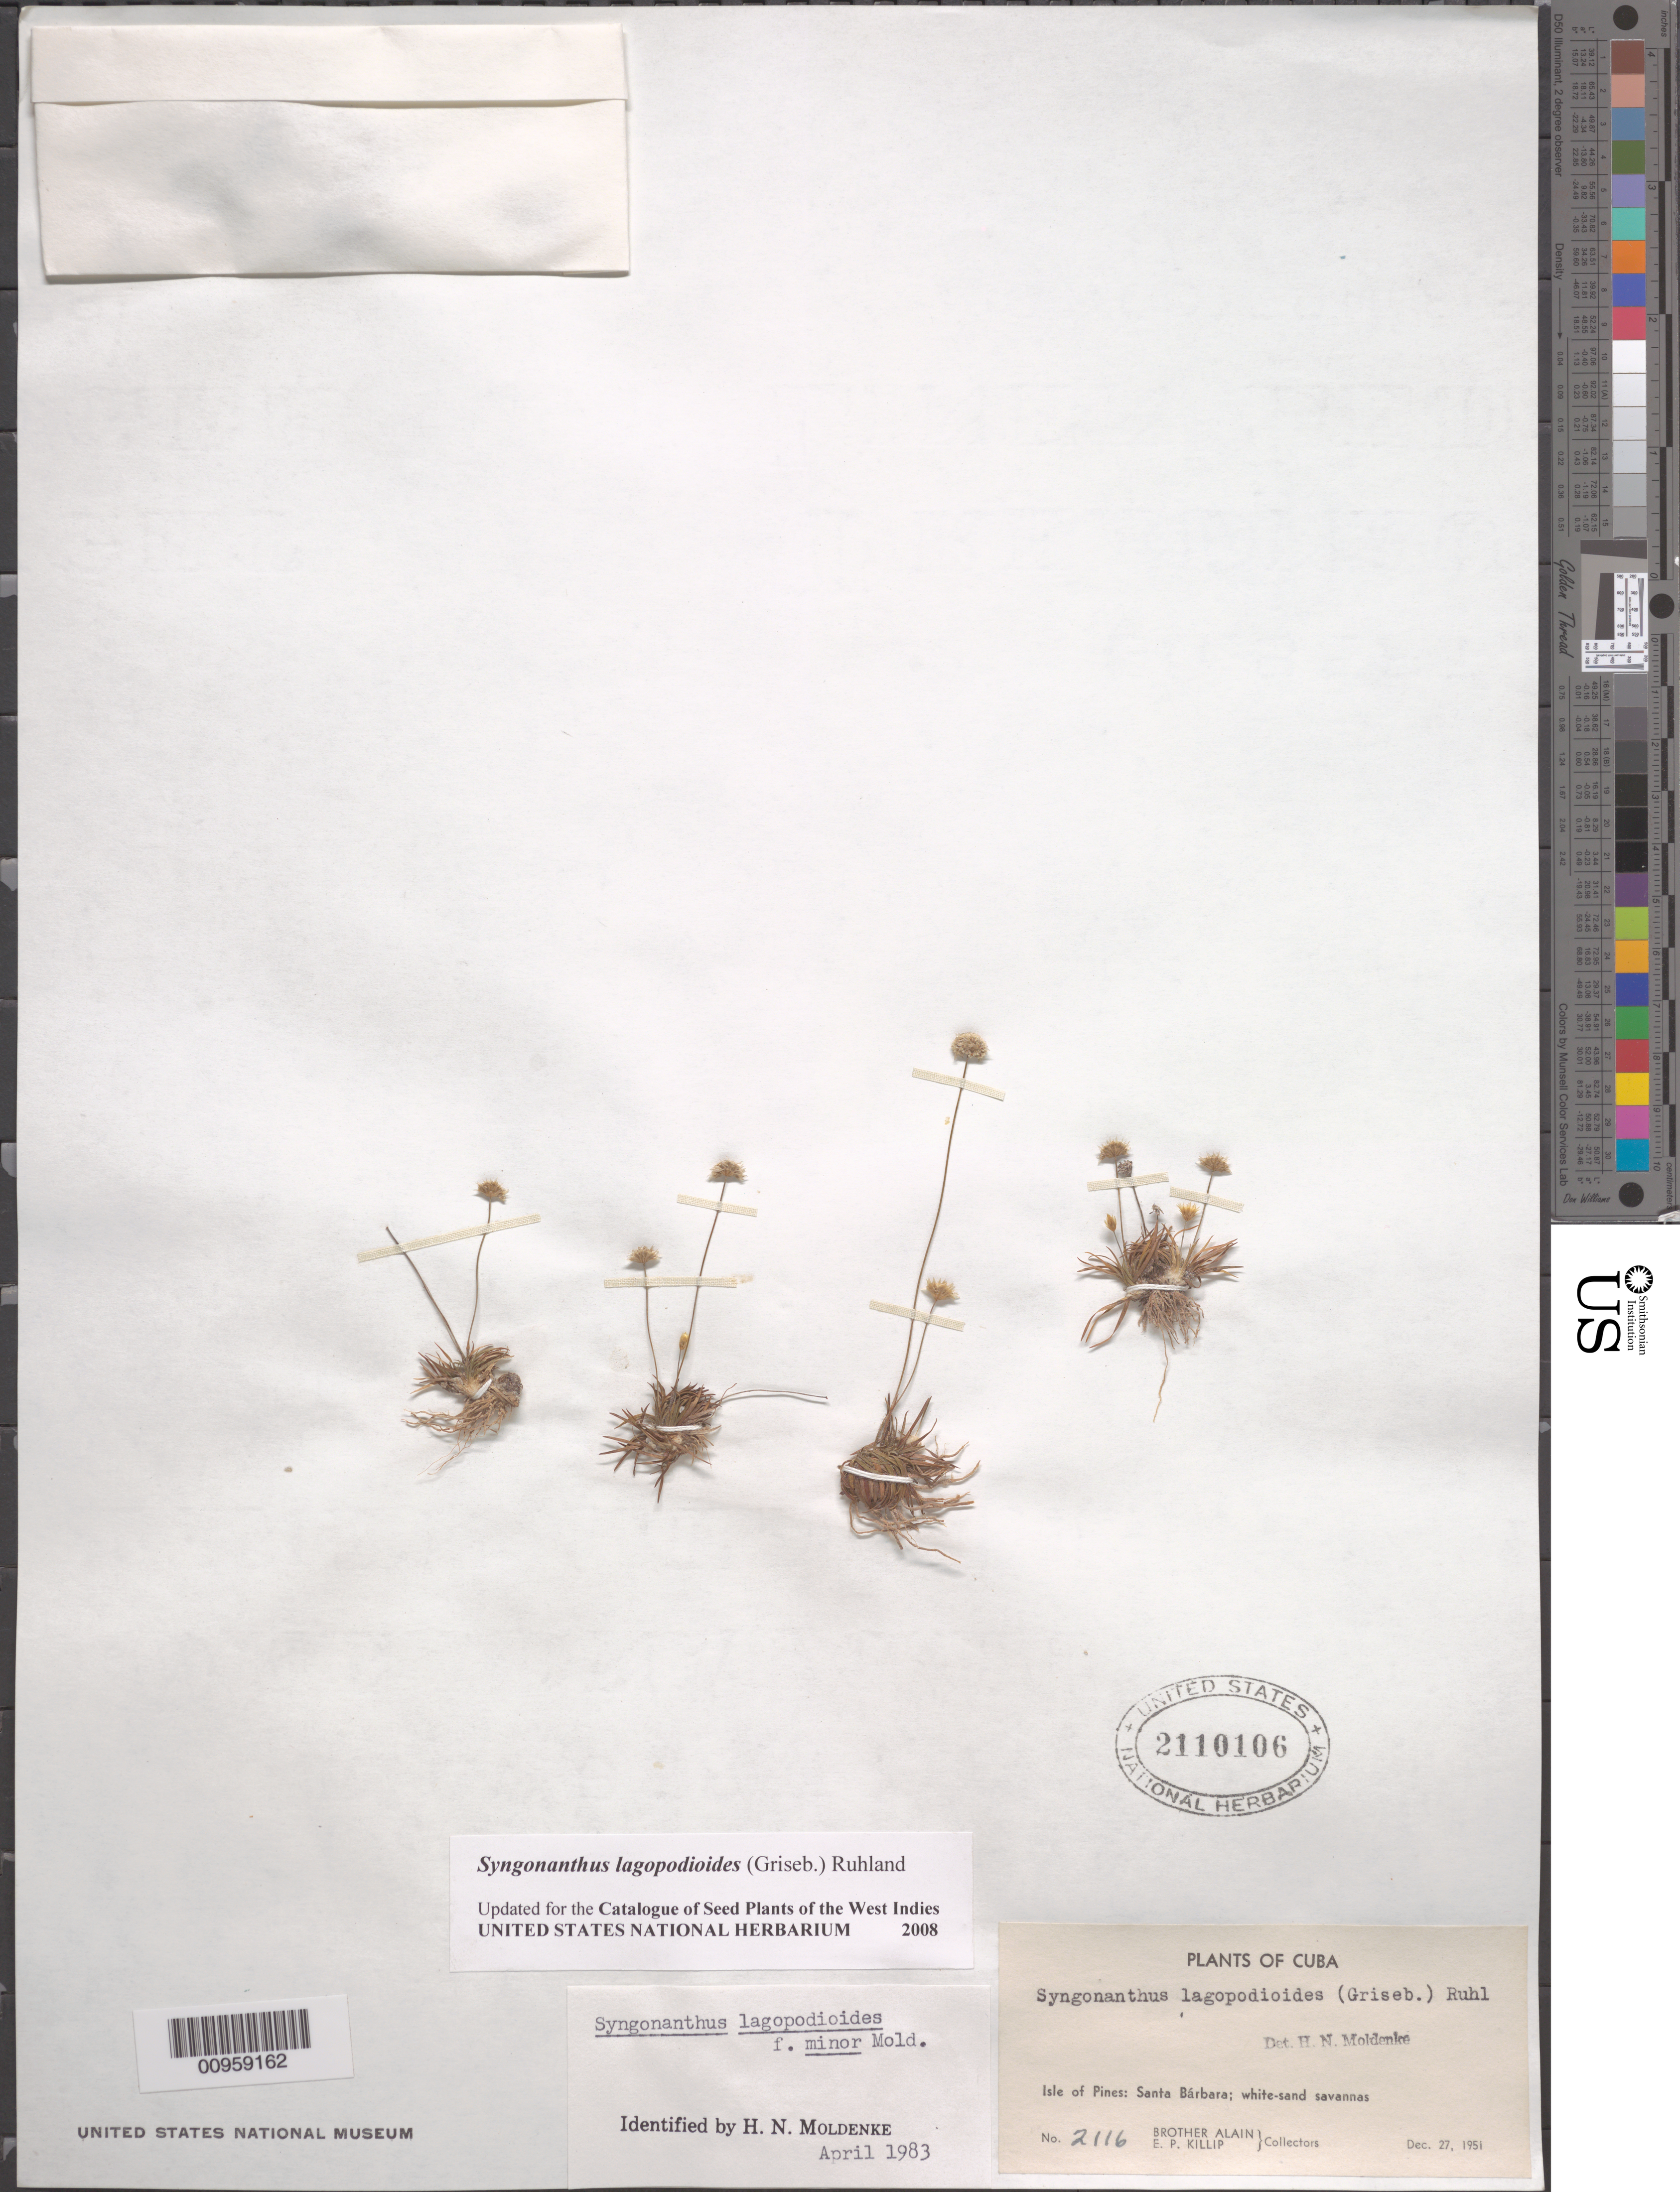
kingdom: Plantae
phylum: Tracheophyta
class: Liliopsida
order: Poales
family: Eriocaulaceae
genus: Syngonanthus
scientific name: Syngonanthus lagopodioides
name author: (Griseb.) Ruhland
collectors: A. H. Liogier & E. P. Killip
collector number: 2116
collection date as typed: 27 Dec 1951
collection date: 1951-12-27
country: Cuba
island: Isla de la Juventud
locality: Isle of Pines, Santa Bárbara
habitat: White-sand savannas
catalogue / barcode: US 2110106